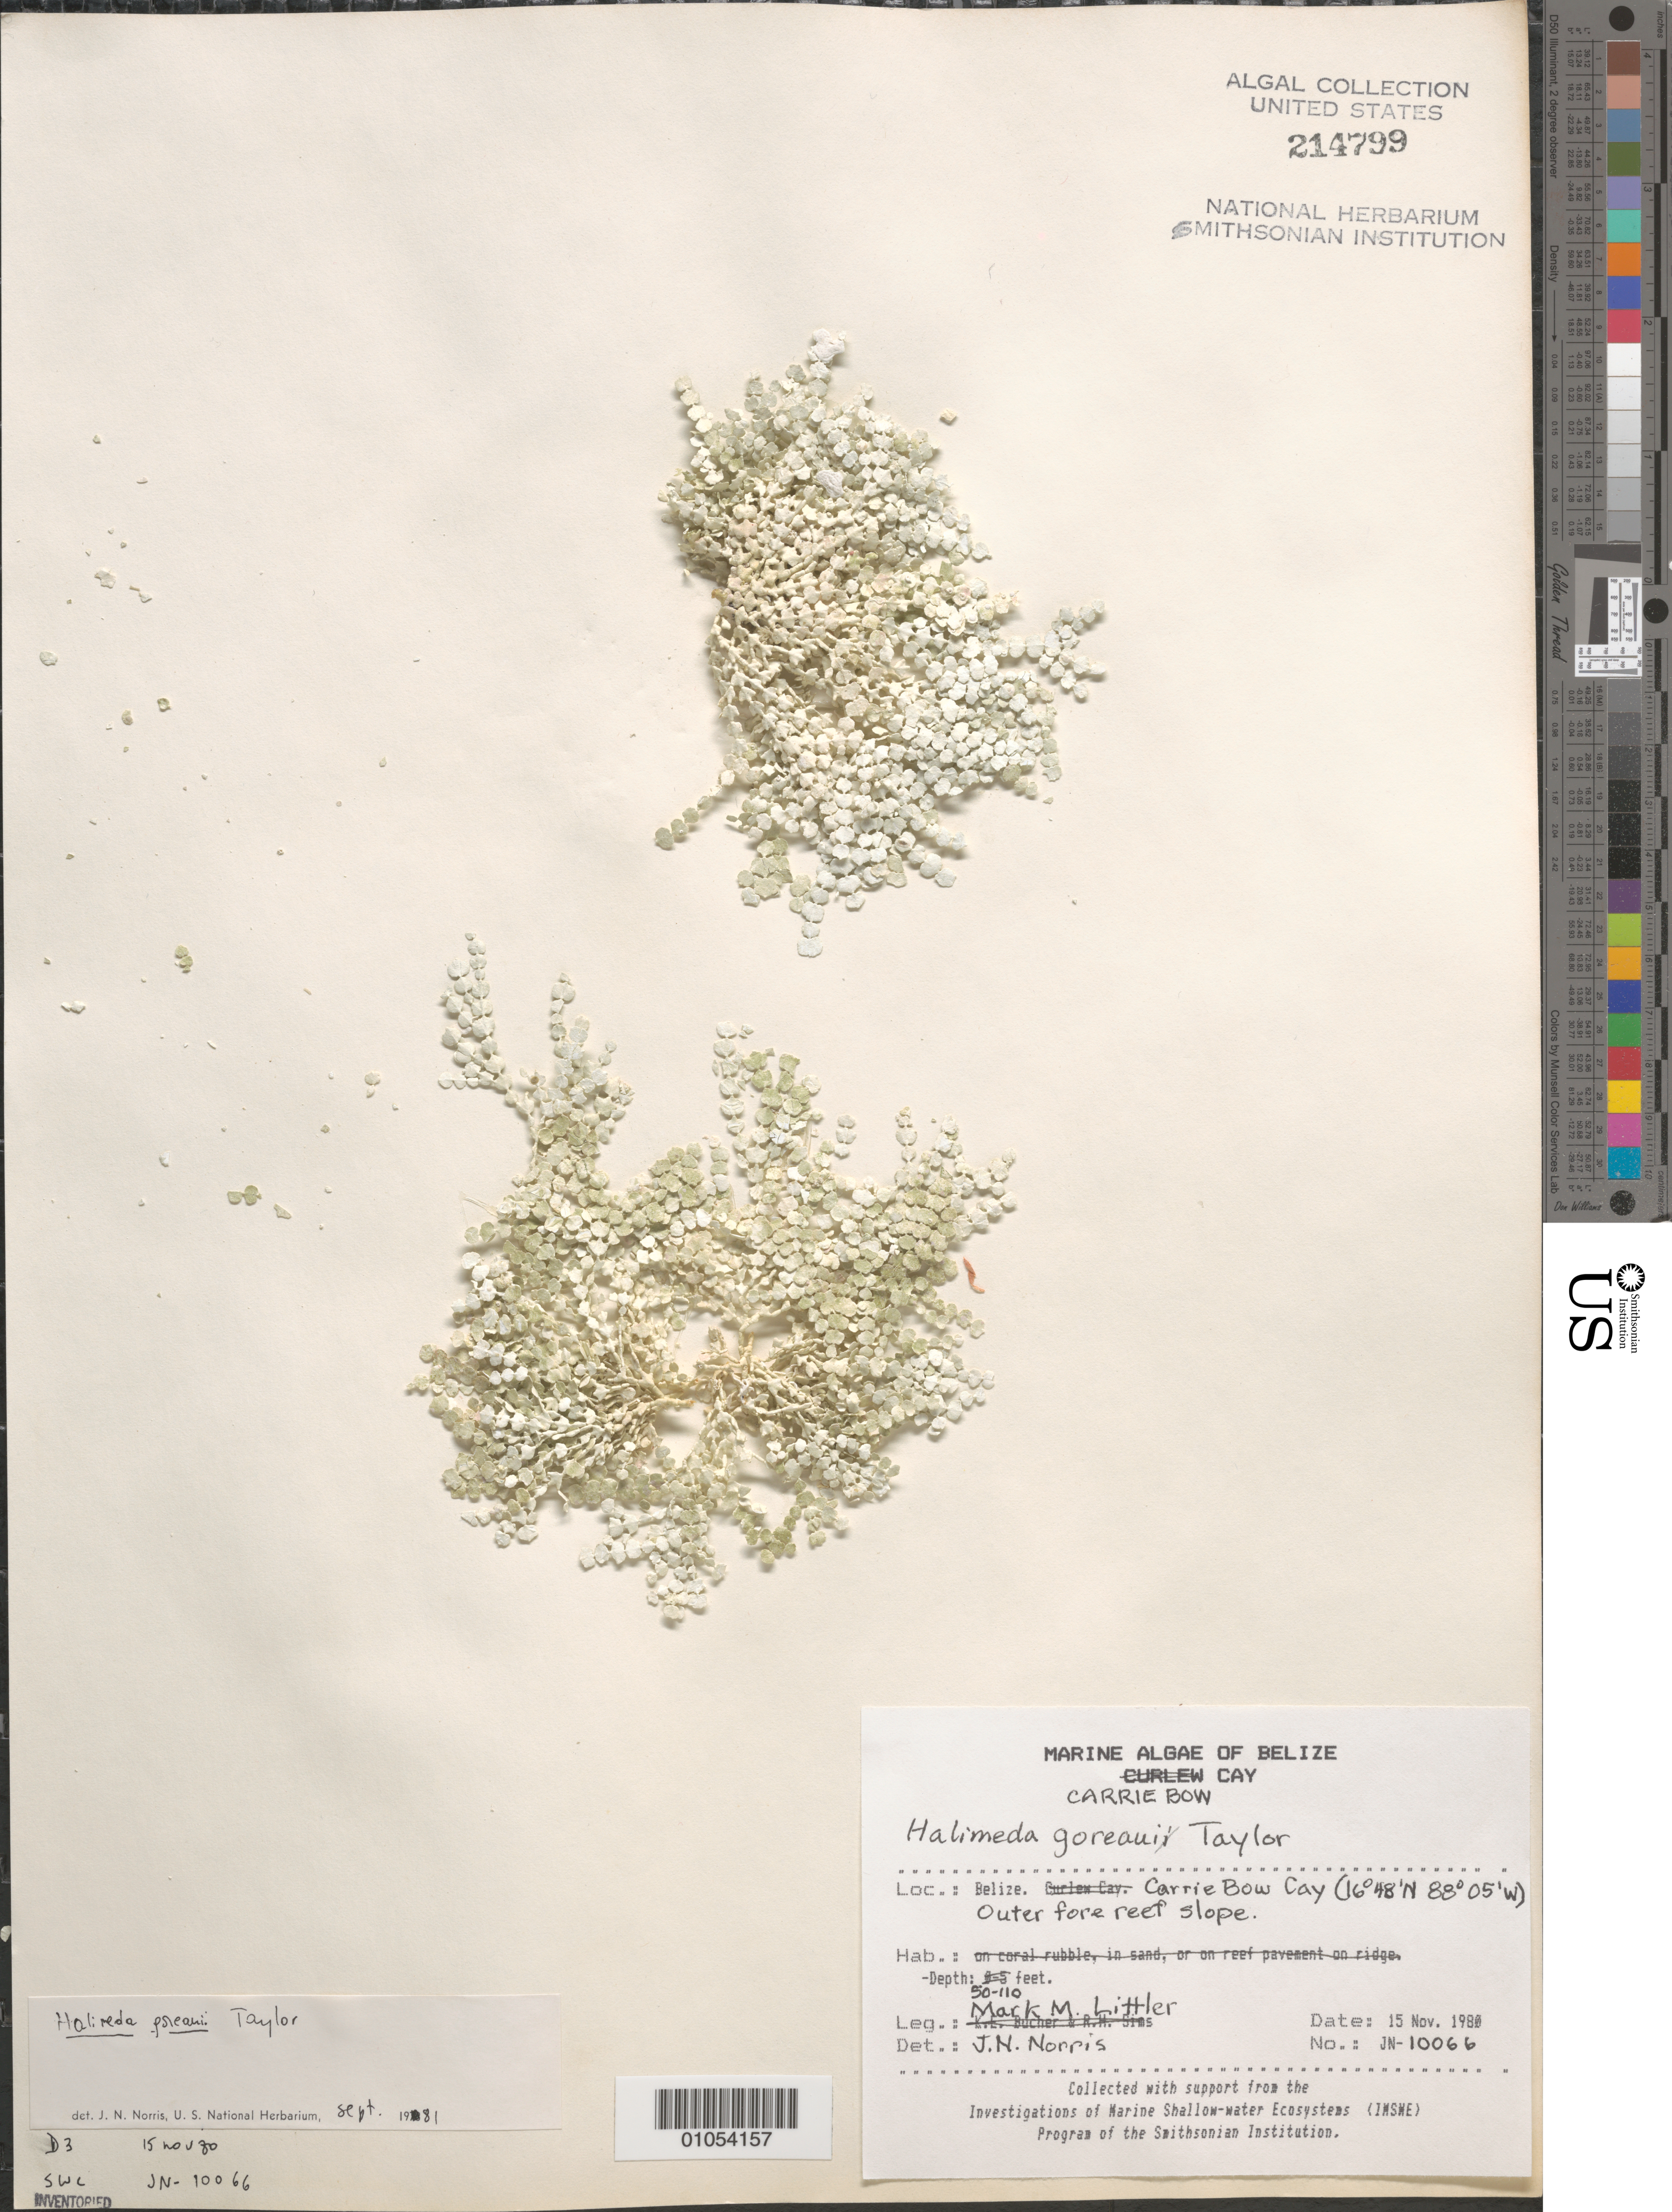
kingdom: Plantae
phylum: Chlorophyta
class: Ulvophyceae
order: Bryopsidales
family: Halimedaceae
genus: Halimeda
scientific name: Halimeda goreaui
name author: W.R. Taylor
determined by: Norris, James N.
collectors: M. M. Littler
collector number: JN-10066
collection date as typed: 15 Nov 1980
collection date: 1980-11-15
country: Belize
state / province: Stann Creek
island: Carrie Bow Cay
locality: Outer fore reef slope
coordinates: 16 48'N, 88 05'W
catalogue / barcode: US 214799